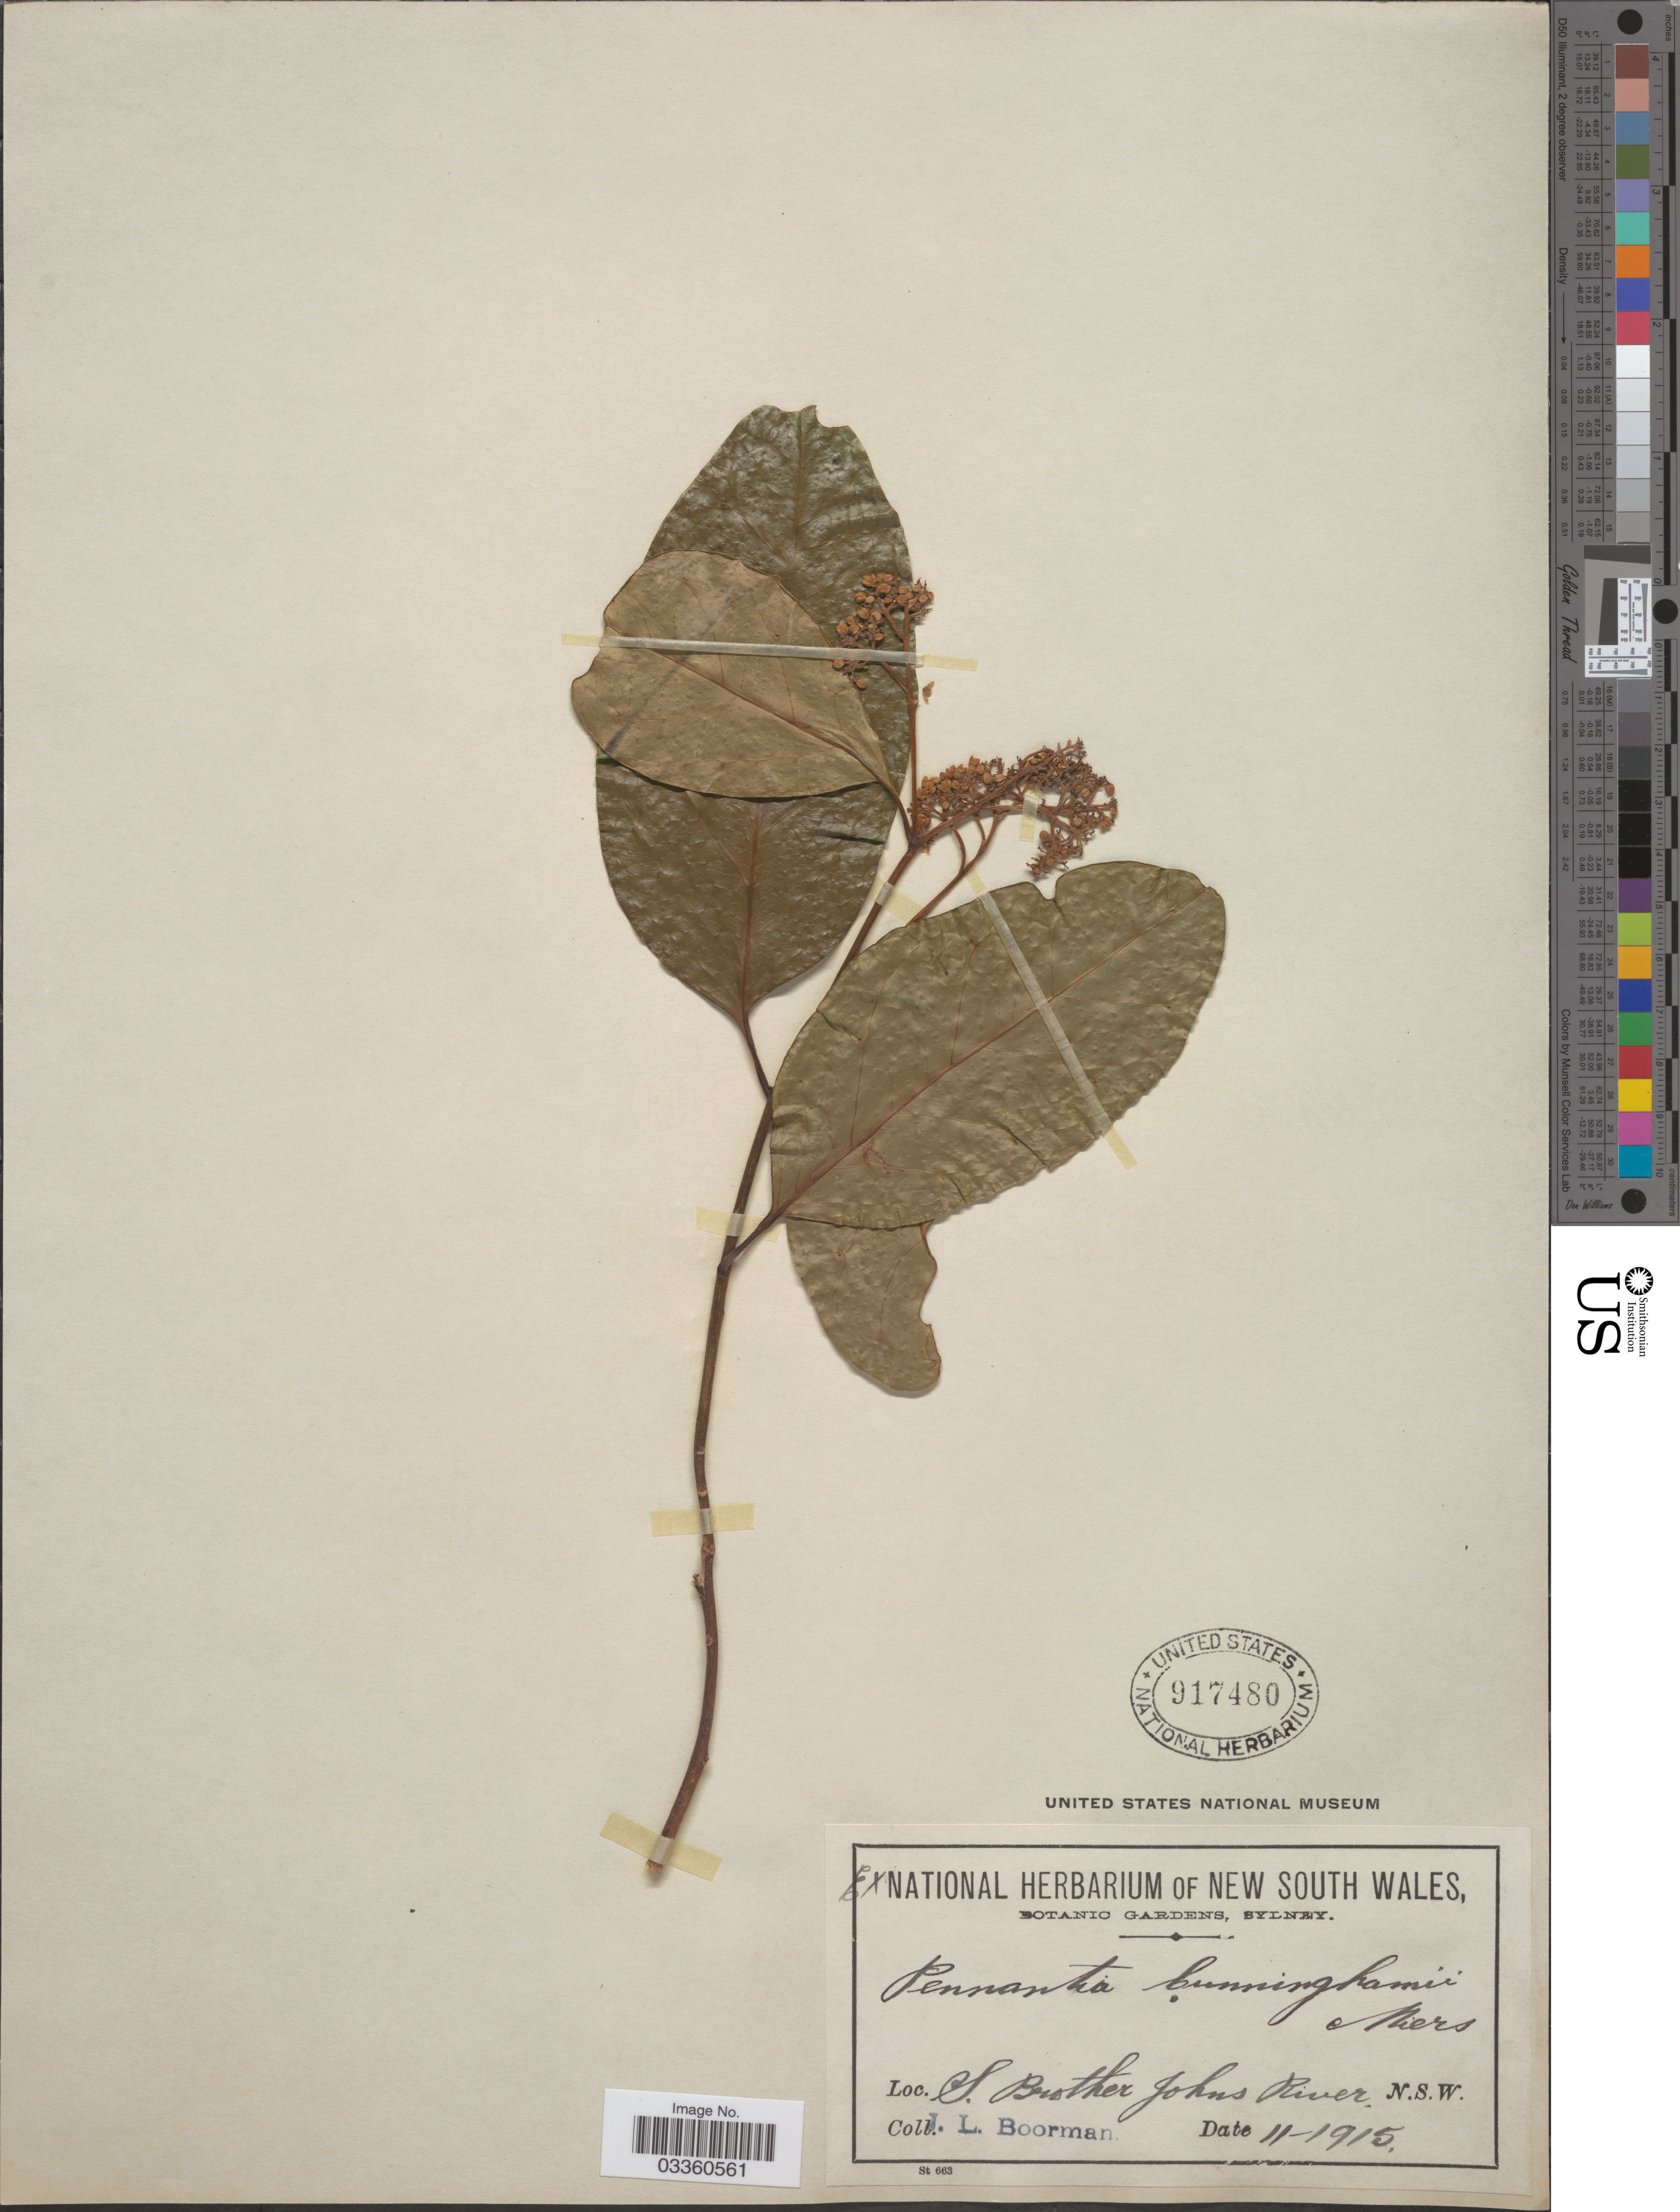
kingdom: Plantae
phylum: Tracheophyta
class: Magnoliopsida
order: Apiales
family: Pennantiaceae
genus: Pennantia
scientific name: Pennantia cunninghamii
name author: Miers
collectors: J. Boorman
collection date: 1915-11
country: Australia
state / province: New South Wales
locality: S. Brother Johns River.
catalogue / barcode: US 917480